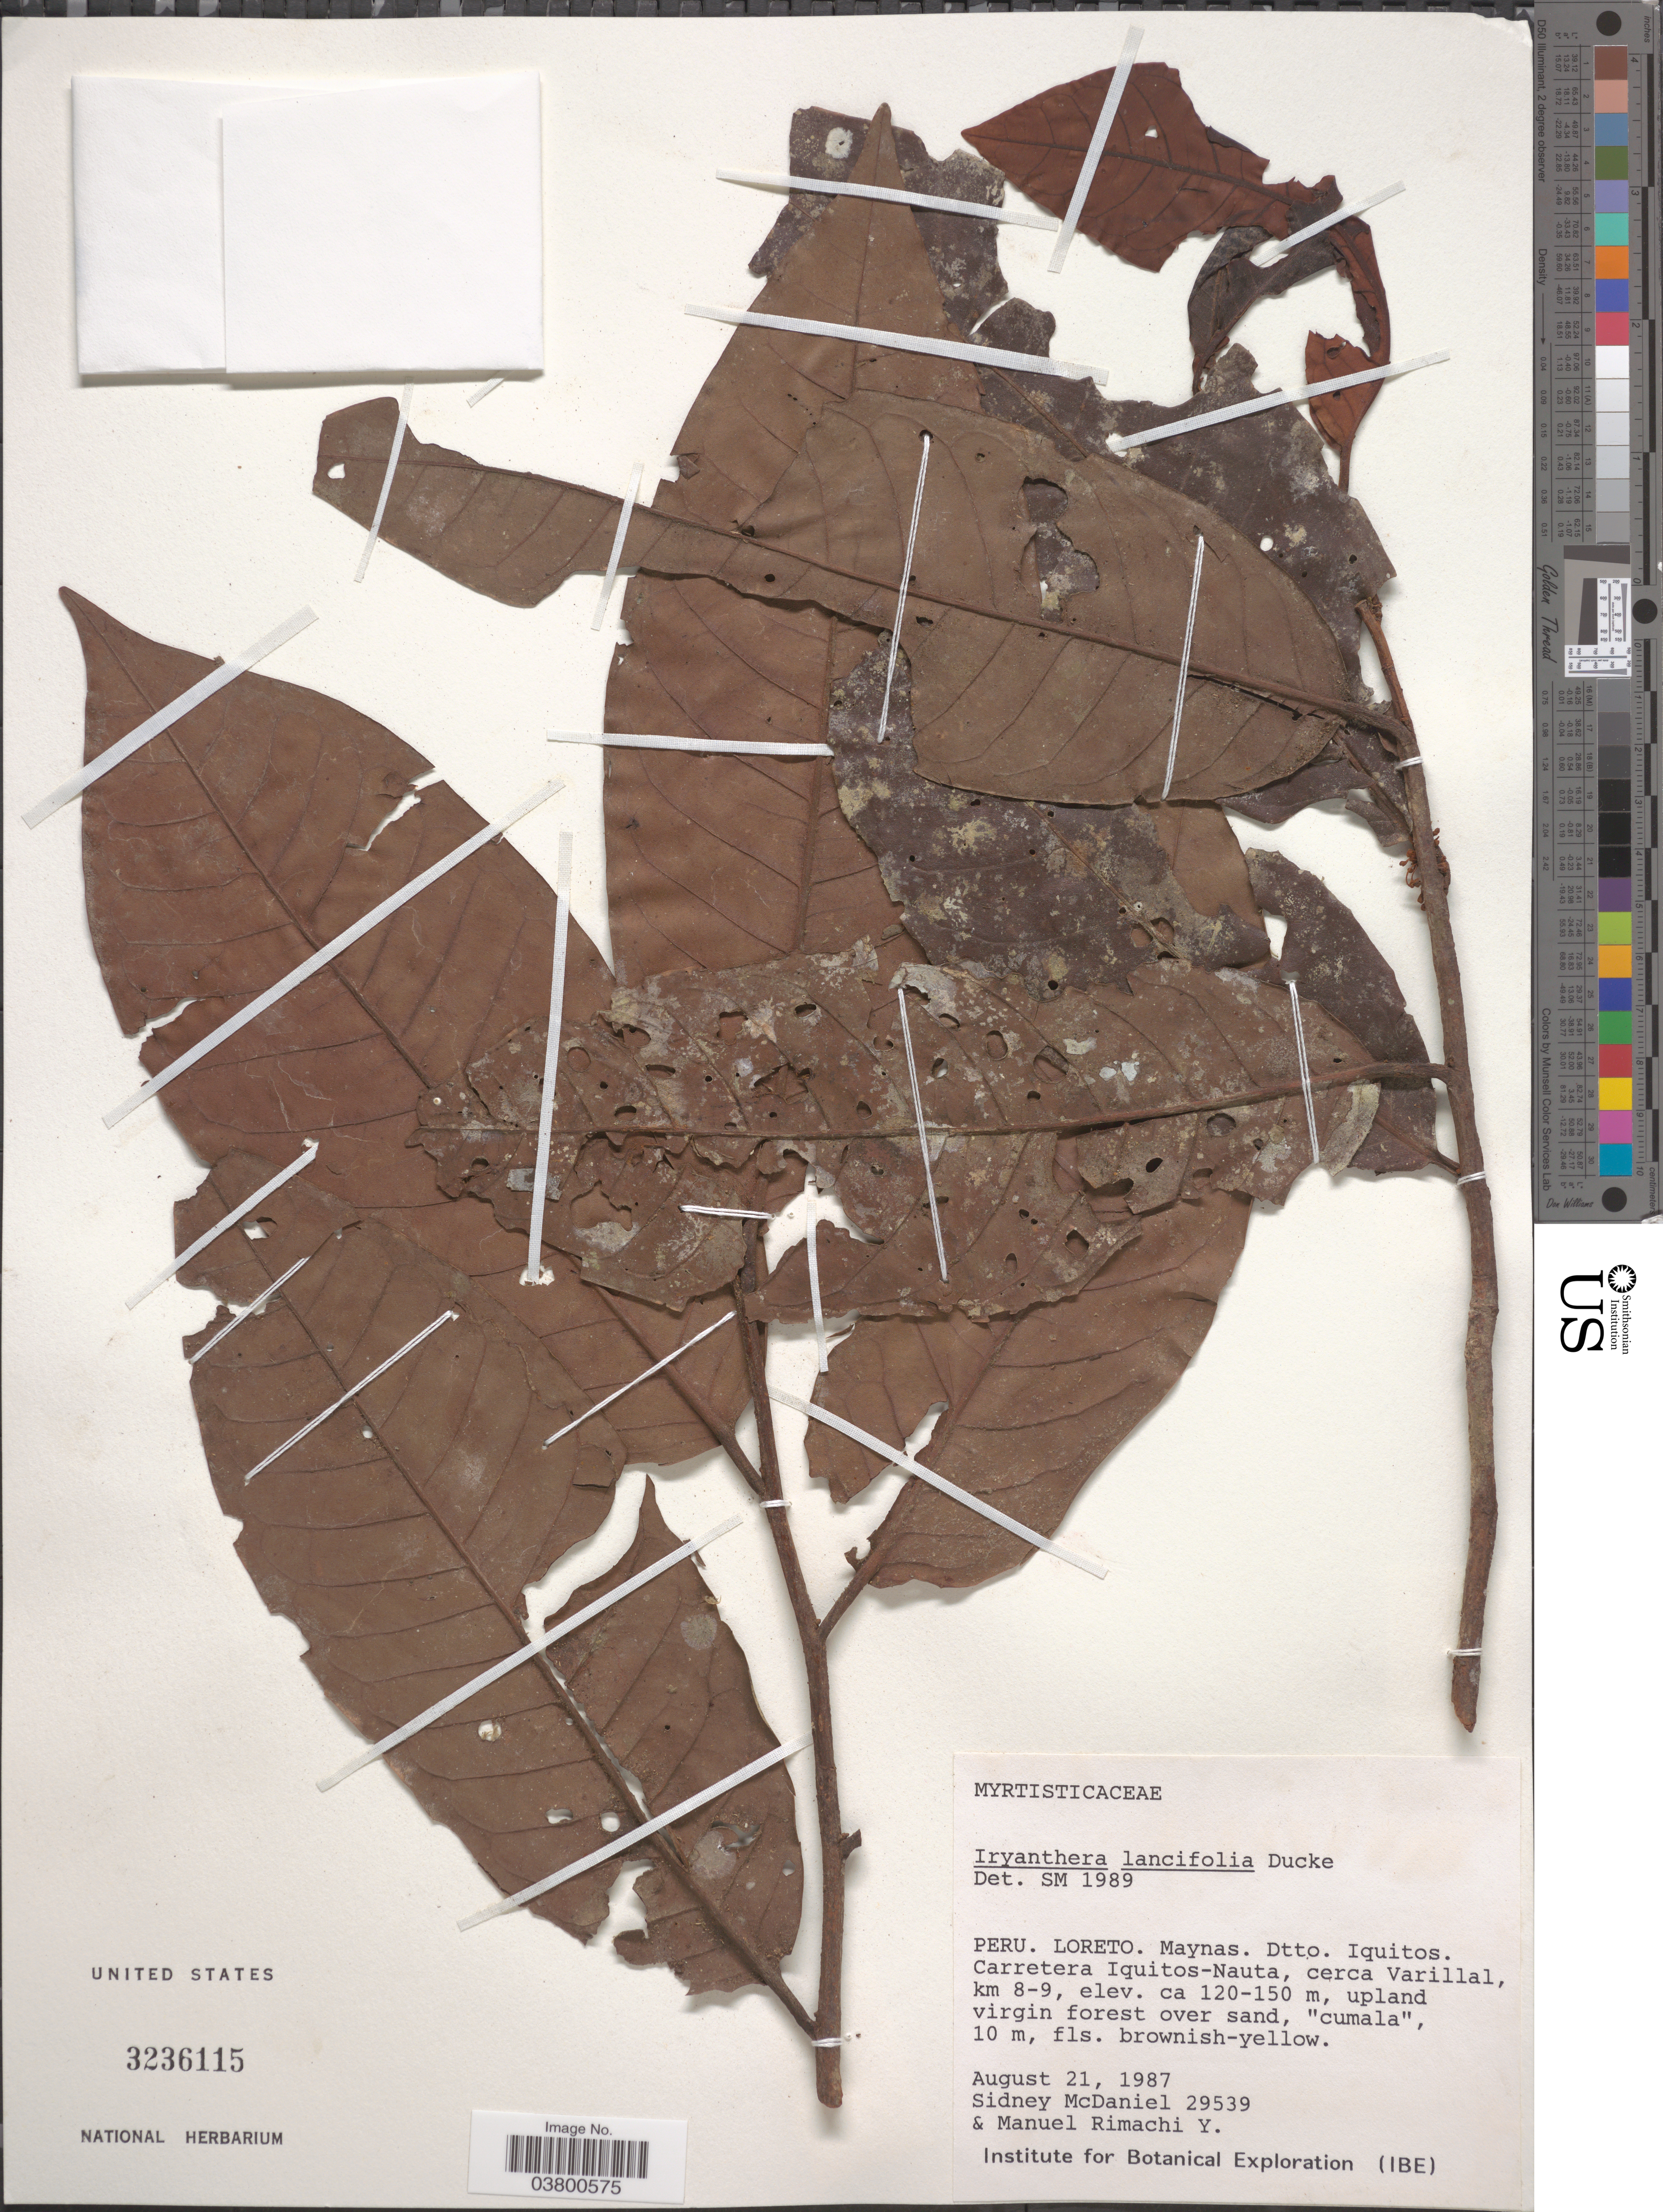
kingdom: Plantae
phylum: Tracheophyta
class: Magnoliopsida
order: Magnoliales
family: Myristicaceae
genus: Iryanthera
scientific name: Iryanthera lancifolia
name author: Ducke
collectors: S. McDaniel & M. Rimachi Y.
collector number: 29539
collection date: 1987-08-21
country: Peru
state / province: Loreto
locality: Maynas. Dtto. Iquitos. Carretera Iquitos-Nauta, cerca Varillal, km 8-9.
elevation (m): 120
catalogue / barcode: US 3236115